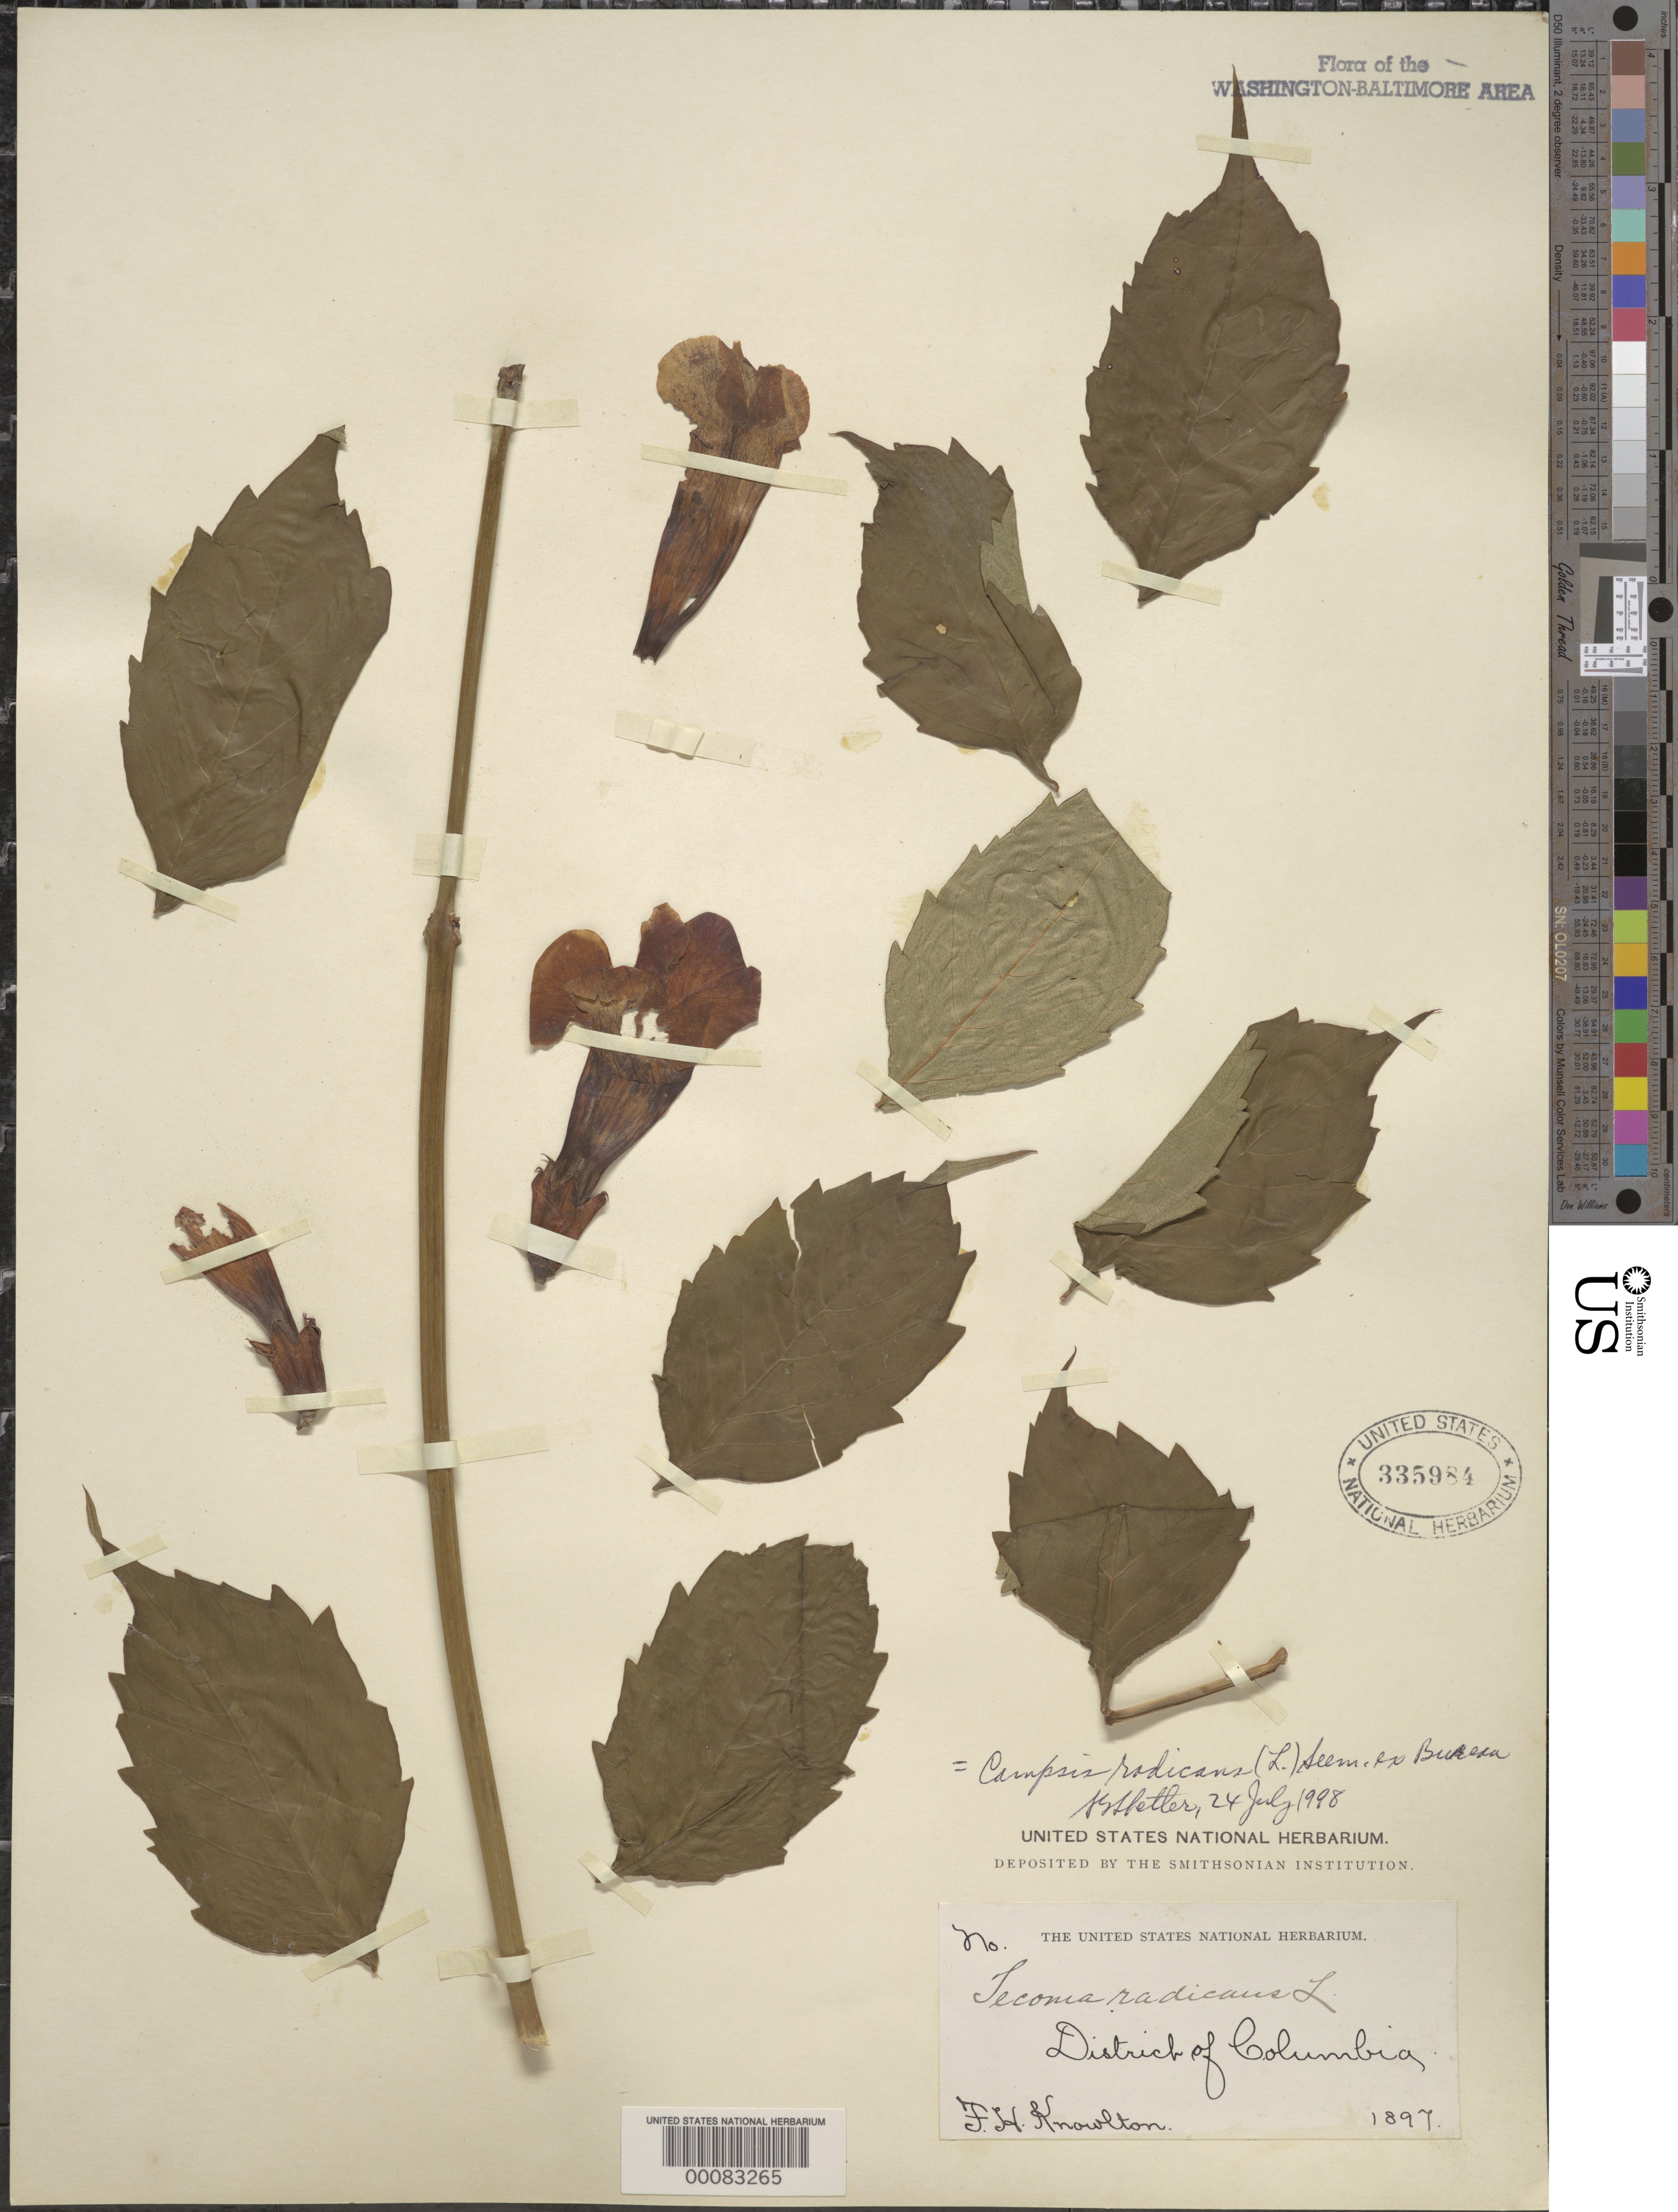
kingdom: Plantae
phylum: Tracheophyta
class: Magnoliopsida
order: Lamiales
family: Bignoniaceae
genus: Campsis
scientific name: Campsis radicans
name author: (L.) Seem.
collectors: F. H. Knowlton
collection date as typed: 1897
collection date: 1897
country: United States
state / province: District of Columbia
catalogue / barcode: US 335984